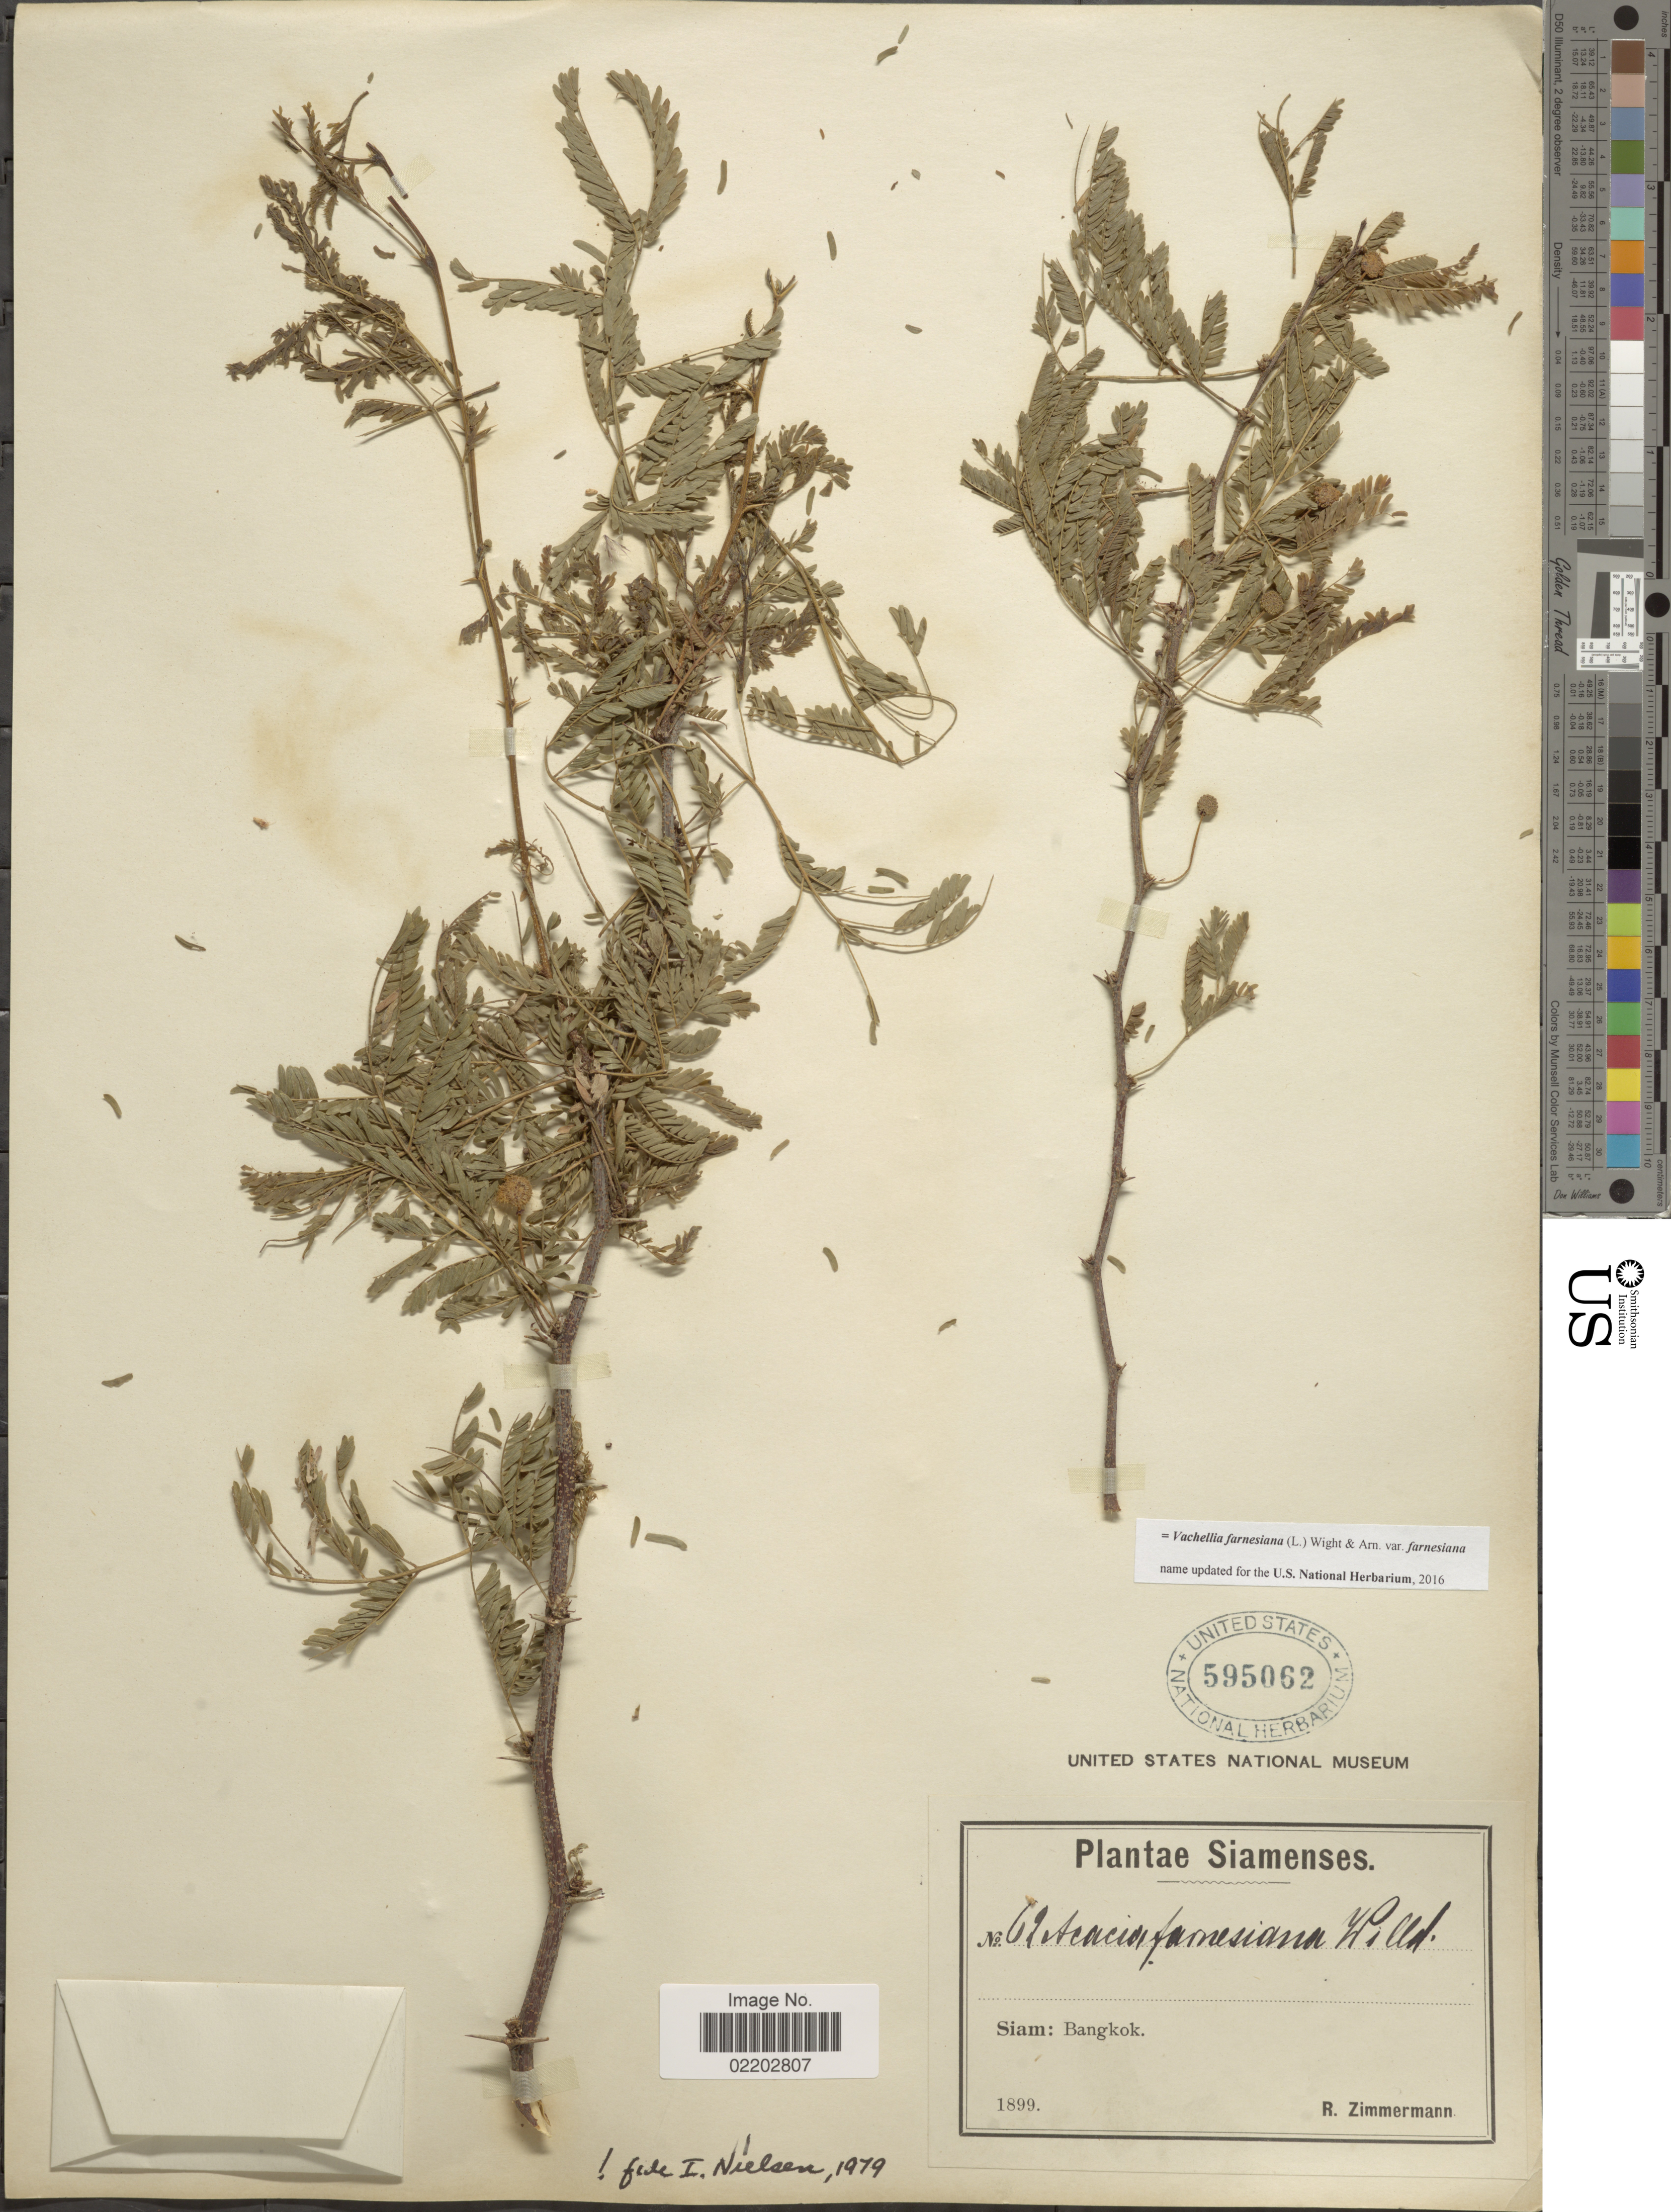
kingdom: Plantae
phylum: Tracheophyta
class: Magnoliopsida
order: Fabales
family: Fabaceae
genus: Vachellia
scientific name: Vachellia farnesiana var. farnesiana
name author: (L.) Wight & Arn.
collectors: R. Zimmermann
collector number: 62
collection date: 1899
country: Thailand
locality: Bangkok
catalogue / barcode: US 595062